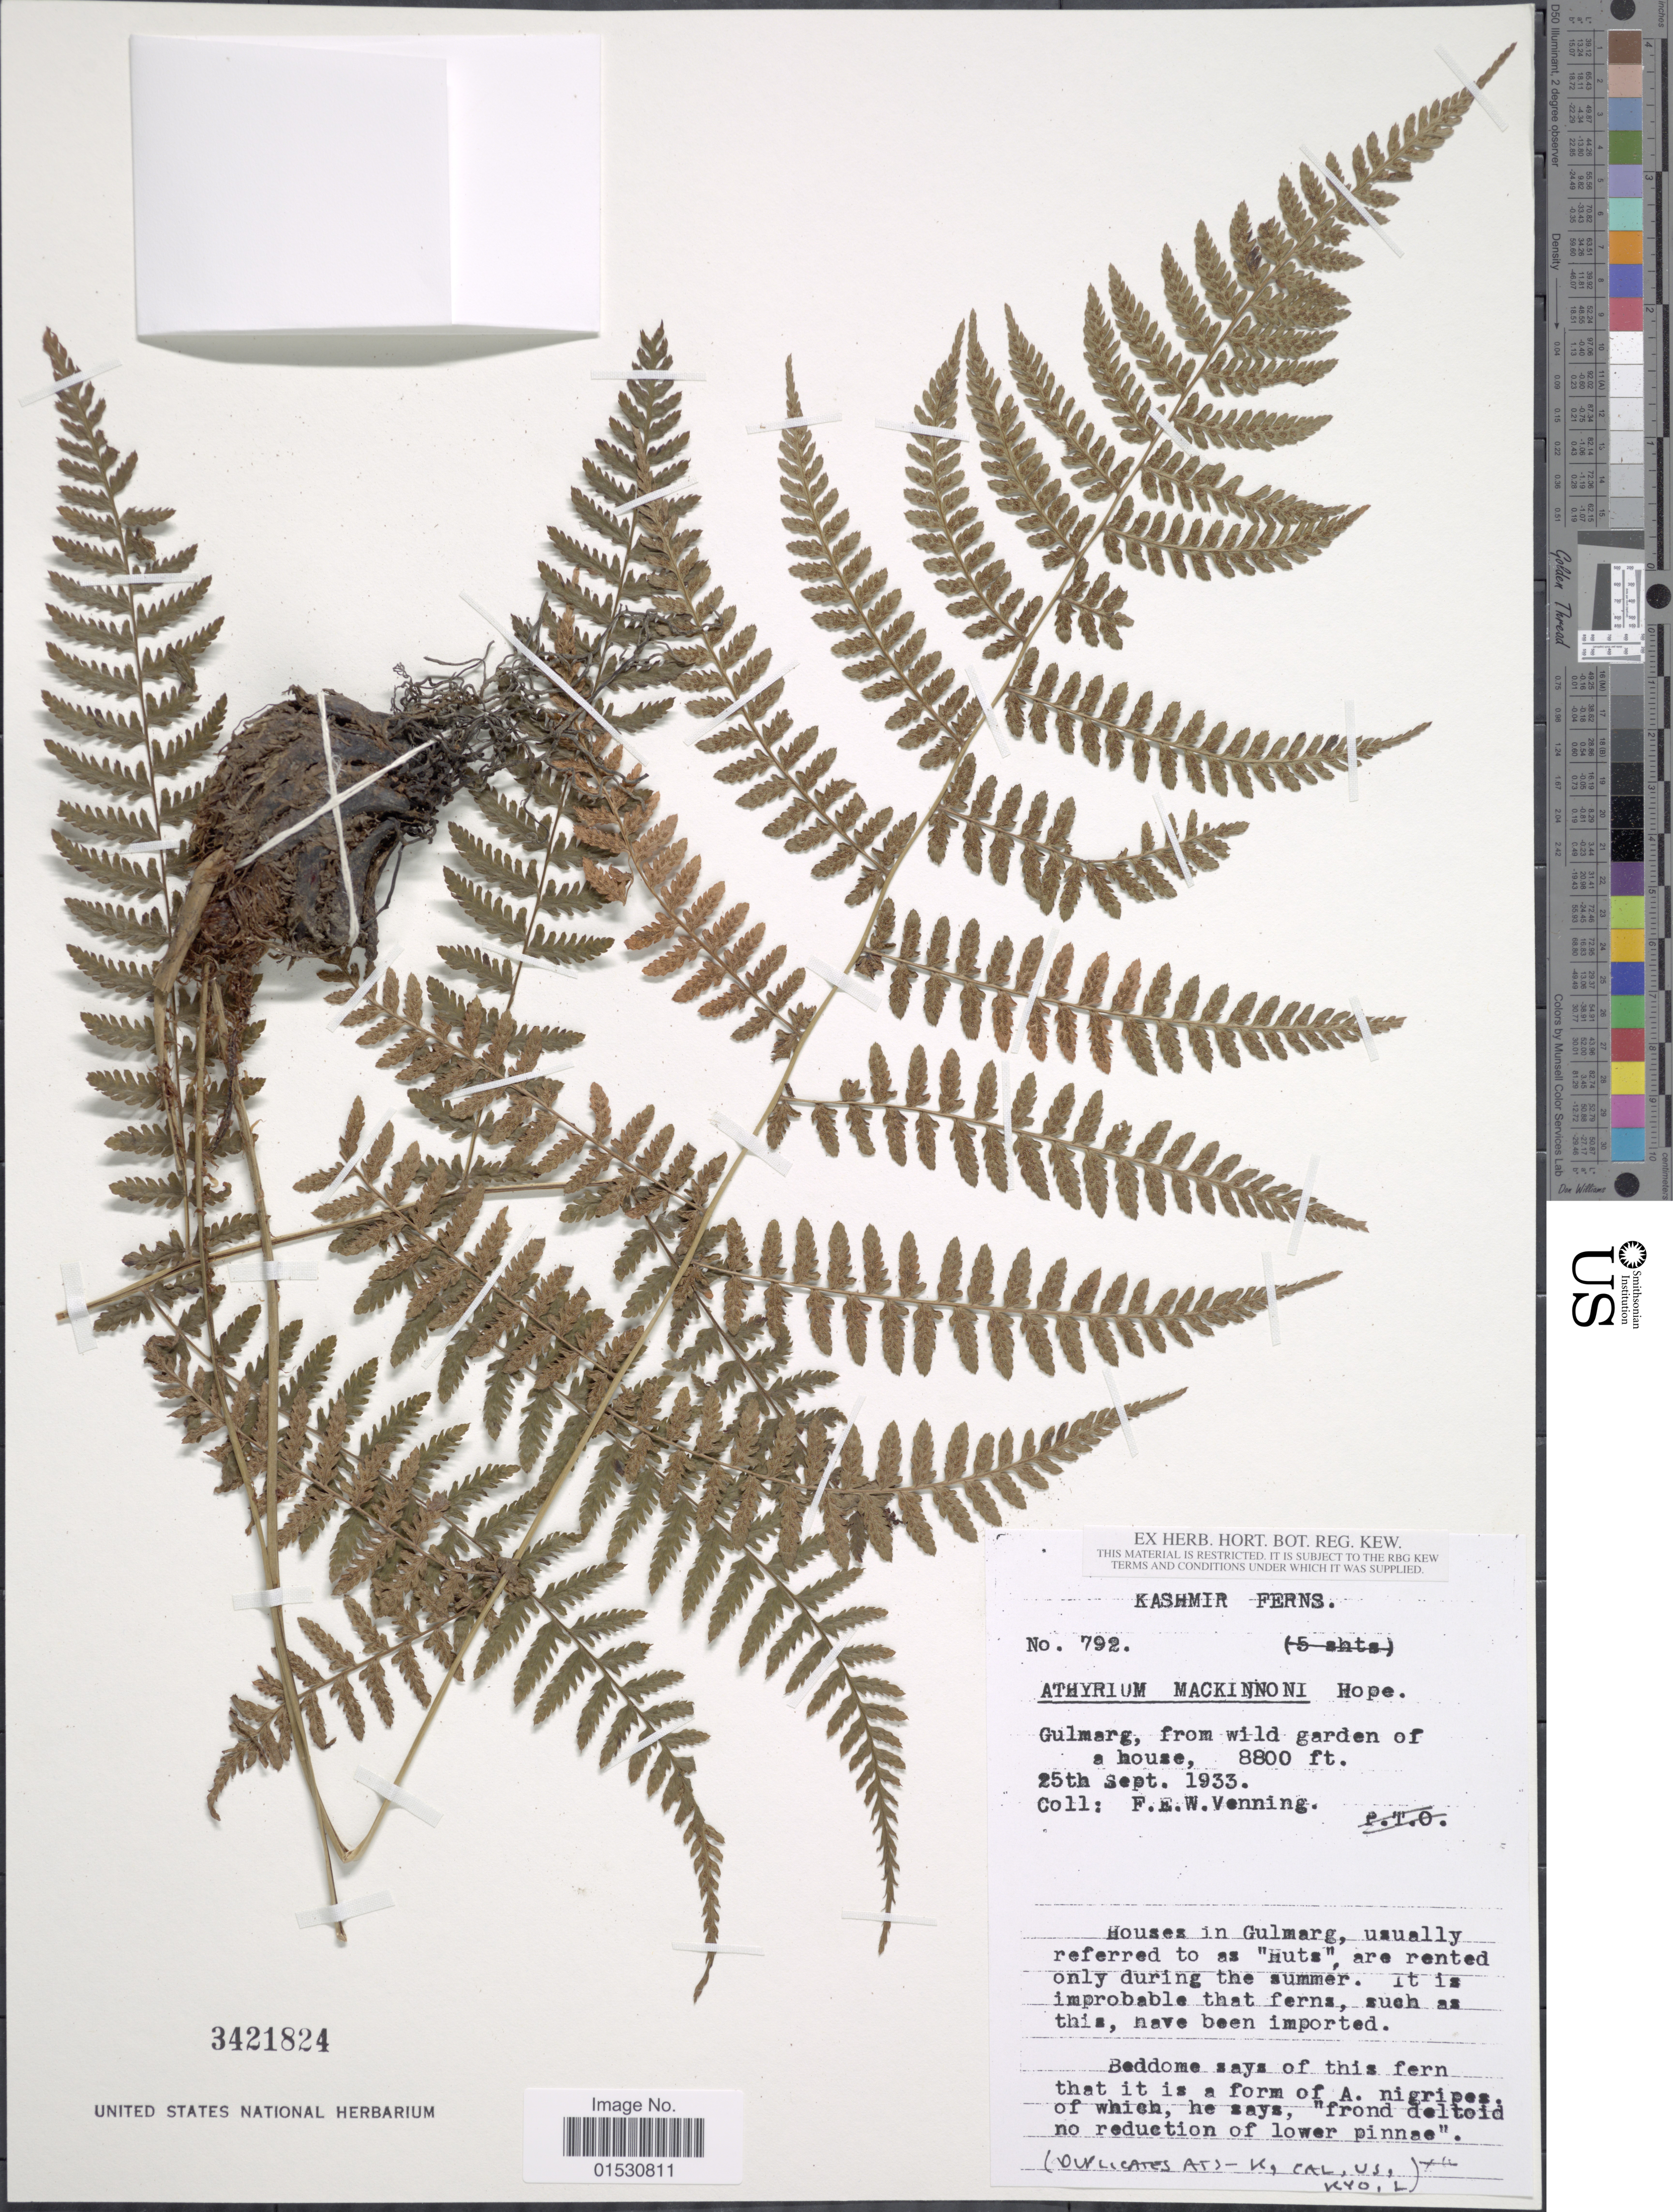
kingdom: Plantae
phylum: Tracheophyta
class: Polypodiopsida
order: Polypodiales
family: Athyriaceae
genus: Athyrium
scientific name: Athyrium mackinnonii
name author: (Hook.) C. Chr.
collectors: F. Venning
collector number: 792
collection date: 1933-09-25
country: India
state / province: Jammu and Kashmir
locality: Kashmir. Gulmarg, from wild garden of a house.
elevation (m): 2682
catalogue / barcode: US 3421824